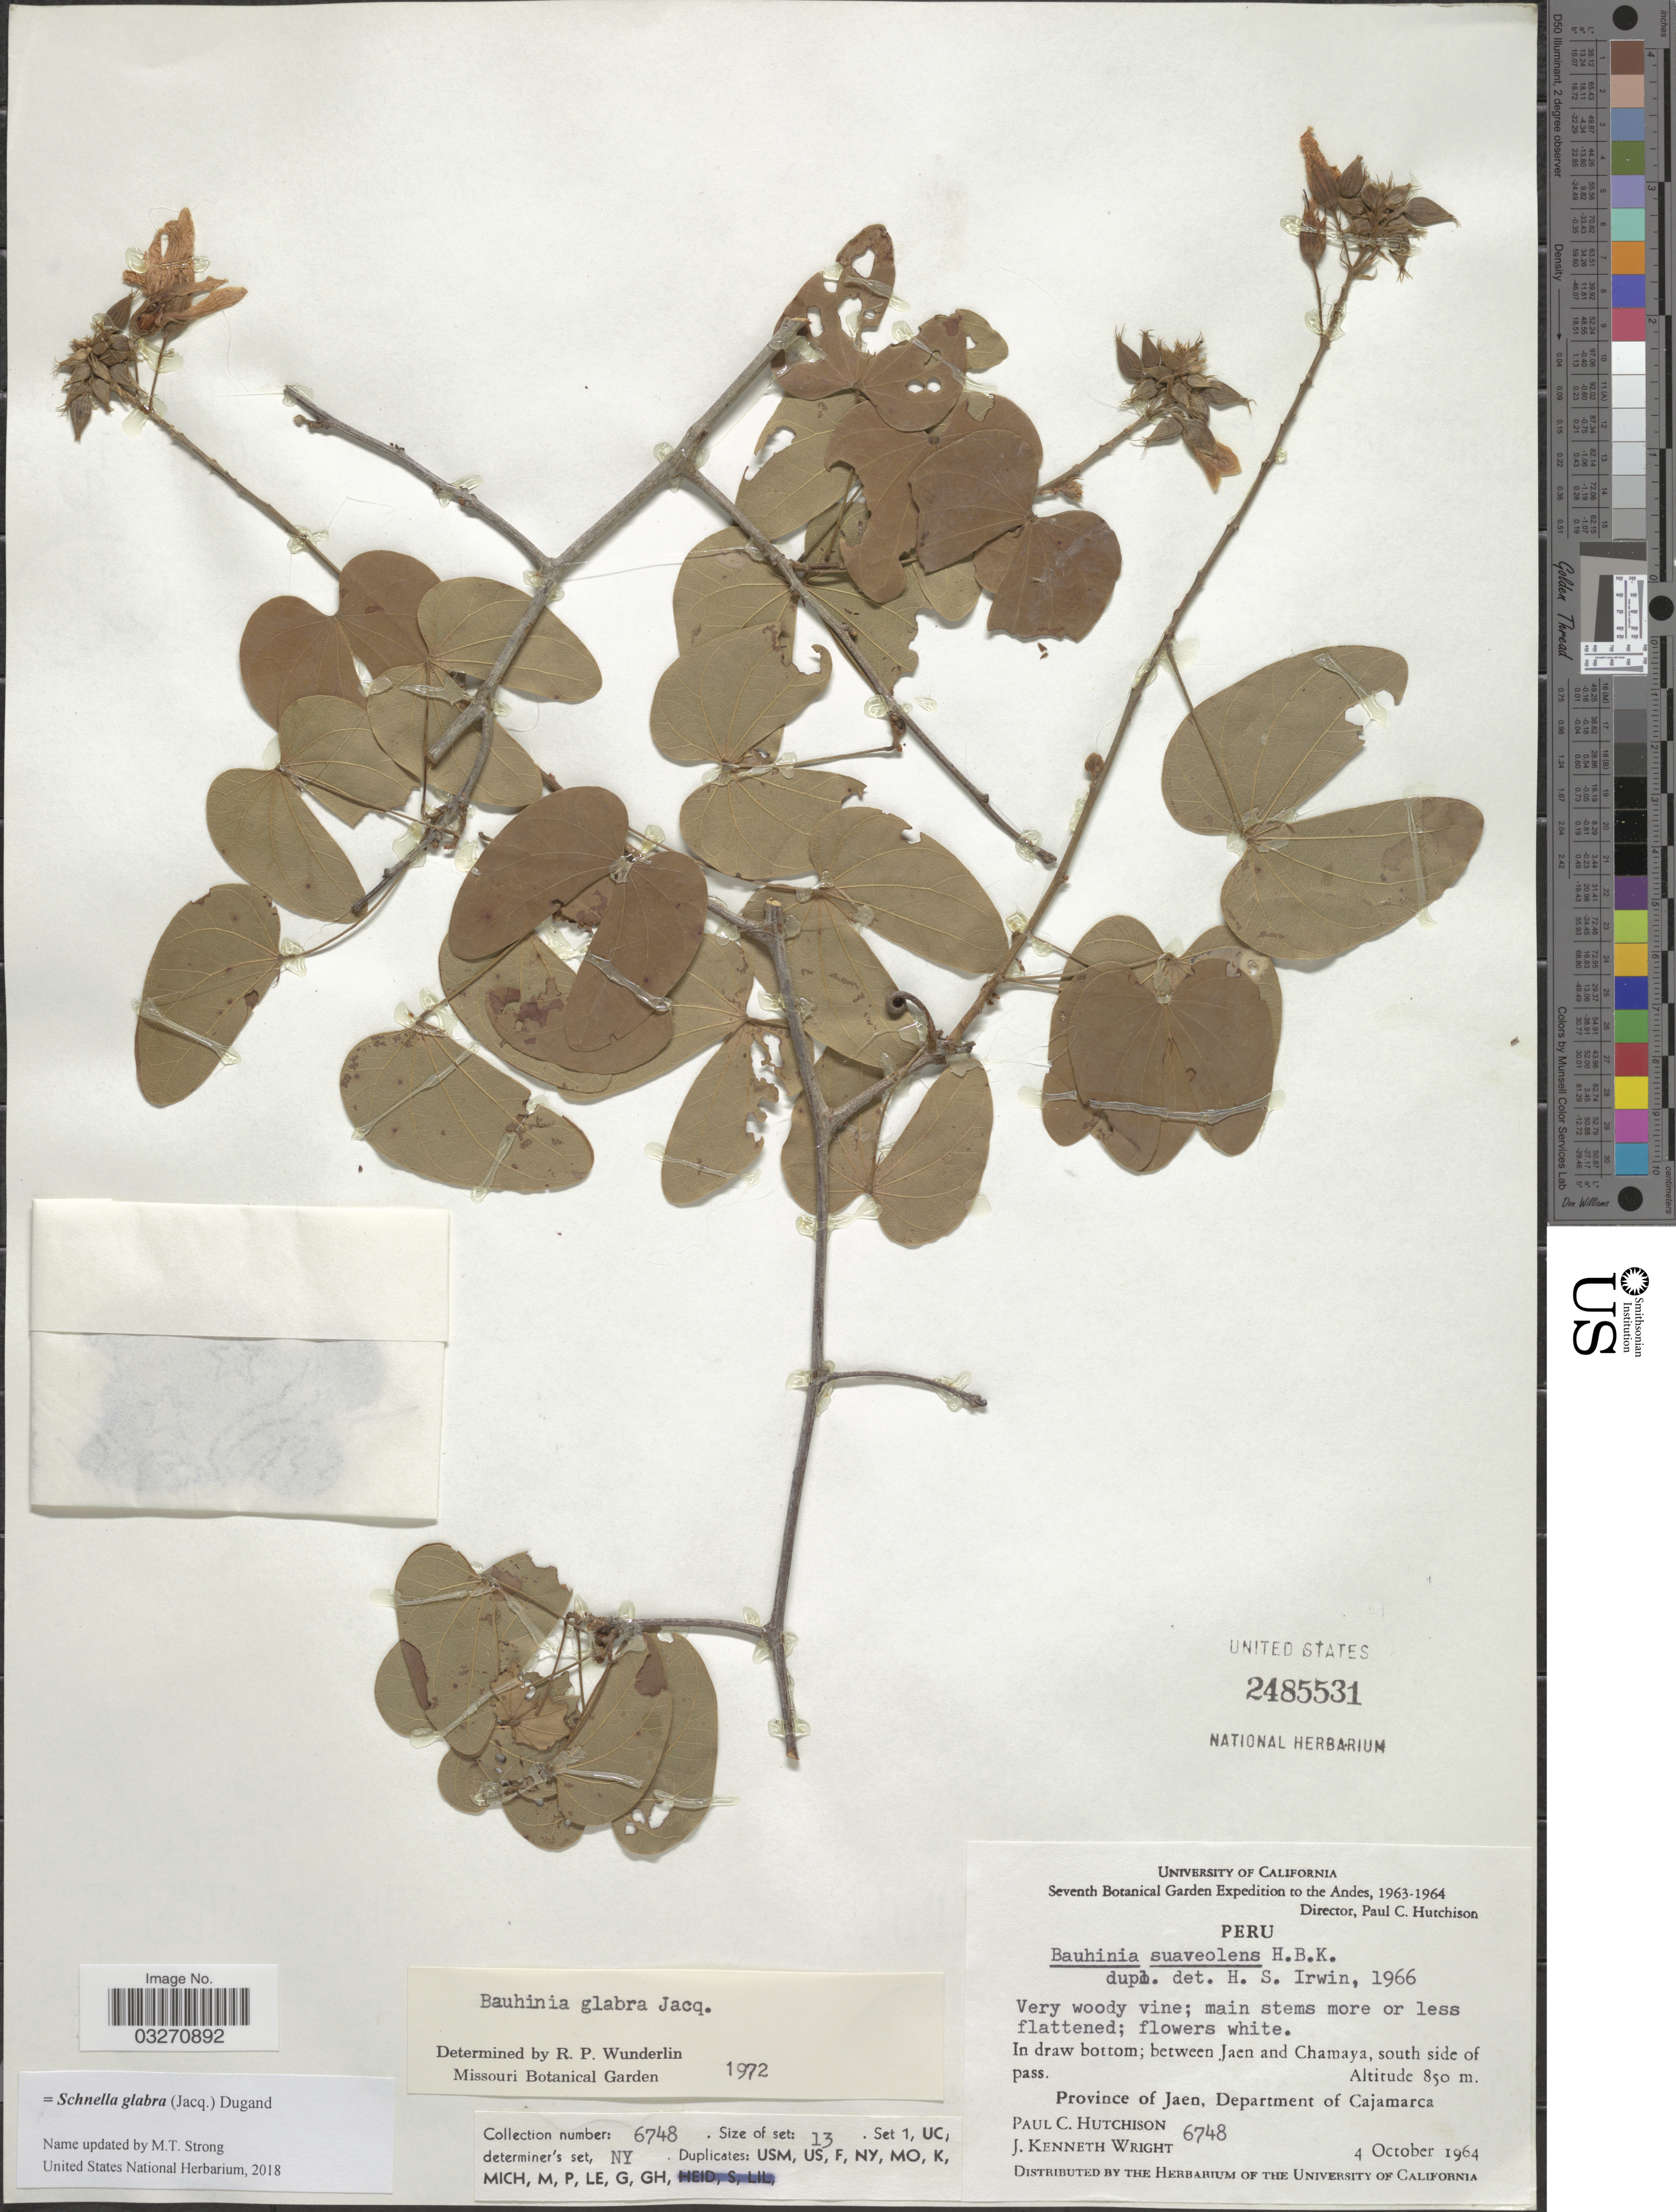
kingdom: Plantae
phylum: Tracheophyta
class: Magnoliopsida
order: Fabales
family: Fabaceae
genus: Schnella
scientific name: Schnella glabra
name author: (Jacq.) Dugand G.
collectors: P. C. Hutchison & J. K. Wright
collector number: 6748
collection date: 1964-10-04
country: Peru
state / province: Cajamarca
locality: Andes. Between Jaen and Chamaya, south side of pass. Province of Jaen, Department of Cajamarca.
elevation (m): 850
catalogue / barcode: US 2485531